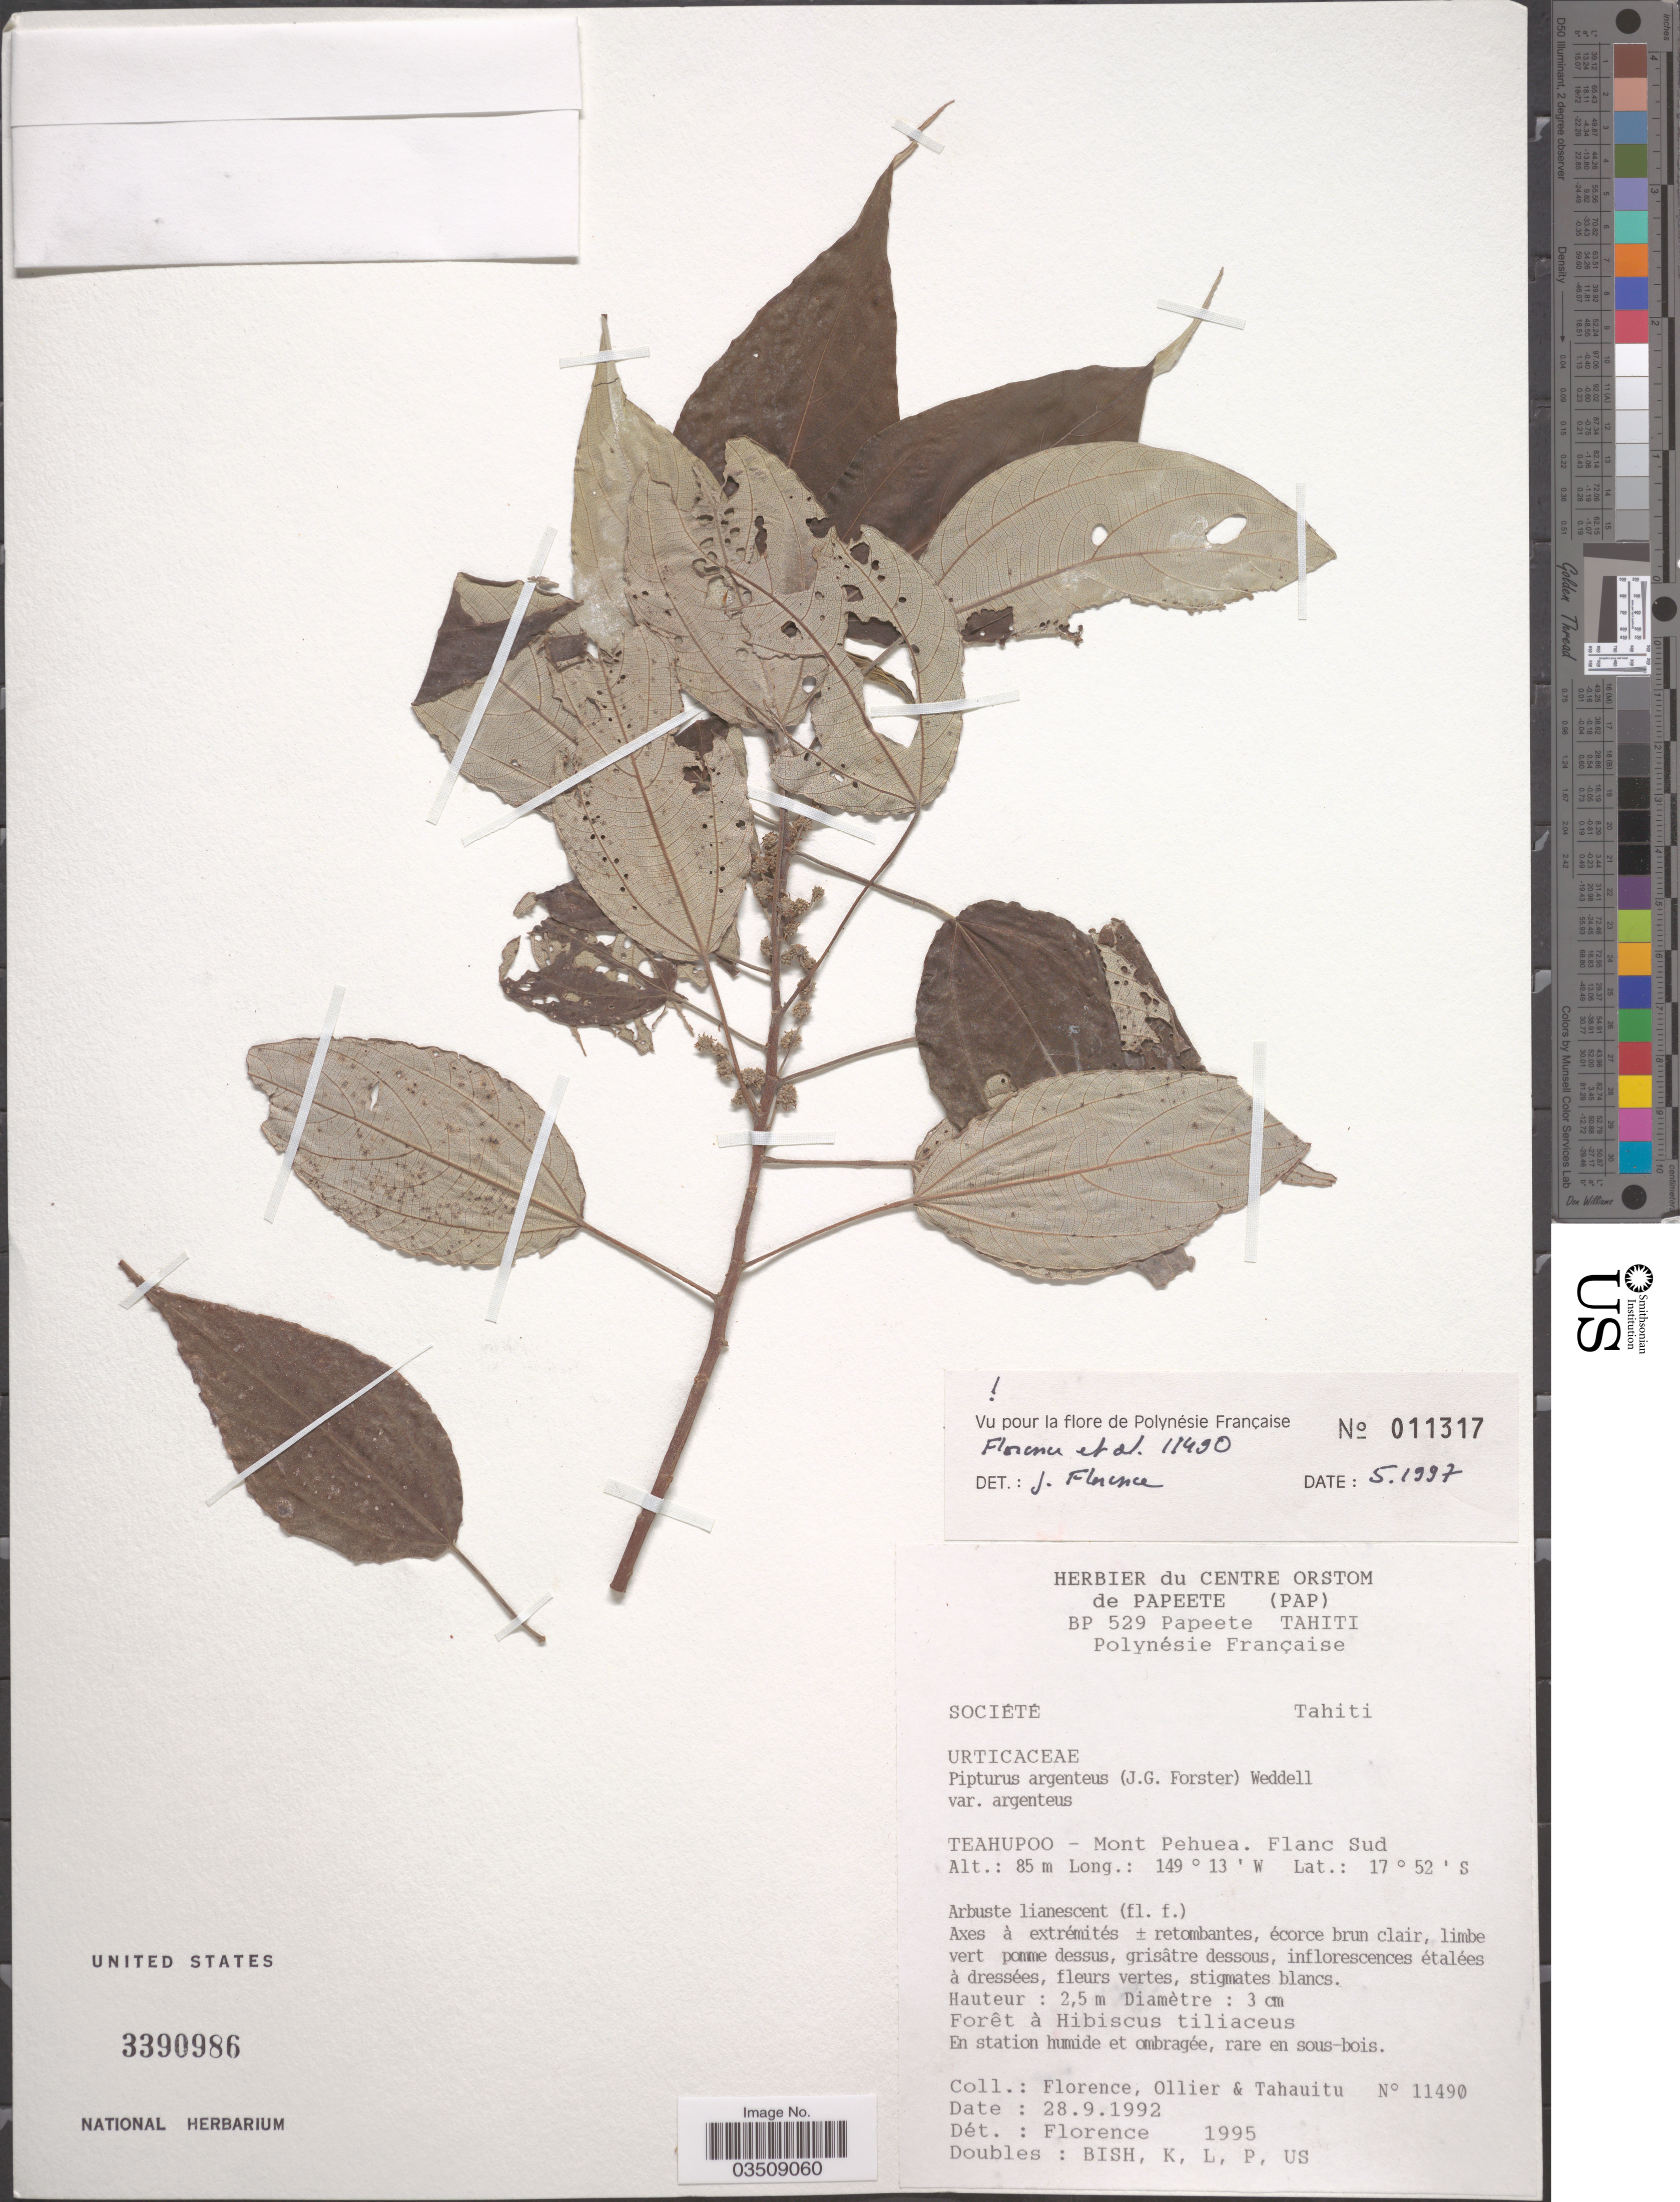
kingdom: Plantae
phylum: Tracheophyta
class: Magnoliopsida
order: Rosales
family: Urticaceae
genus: Pipturus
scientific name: Pipturus argenteus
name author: (G. Forst.) Wedd.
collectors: -. Florence, -. Ollier & Tahauitu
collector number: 11490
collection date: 1992-09-28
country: French Polynesia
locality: Société. Tahiti. Teahupoo - Mont Pehuea. Flanc Sud.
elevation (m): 85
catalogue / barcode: US 3390986